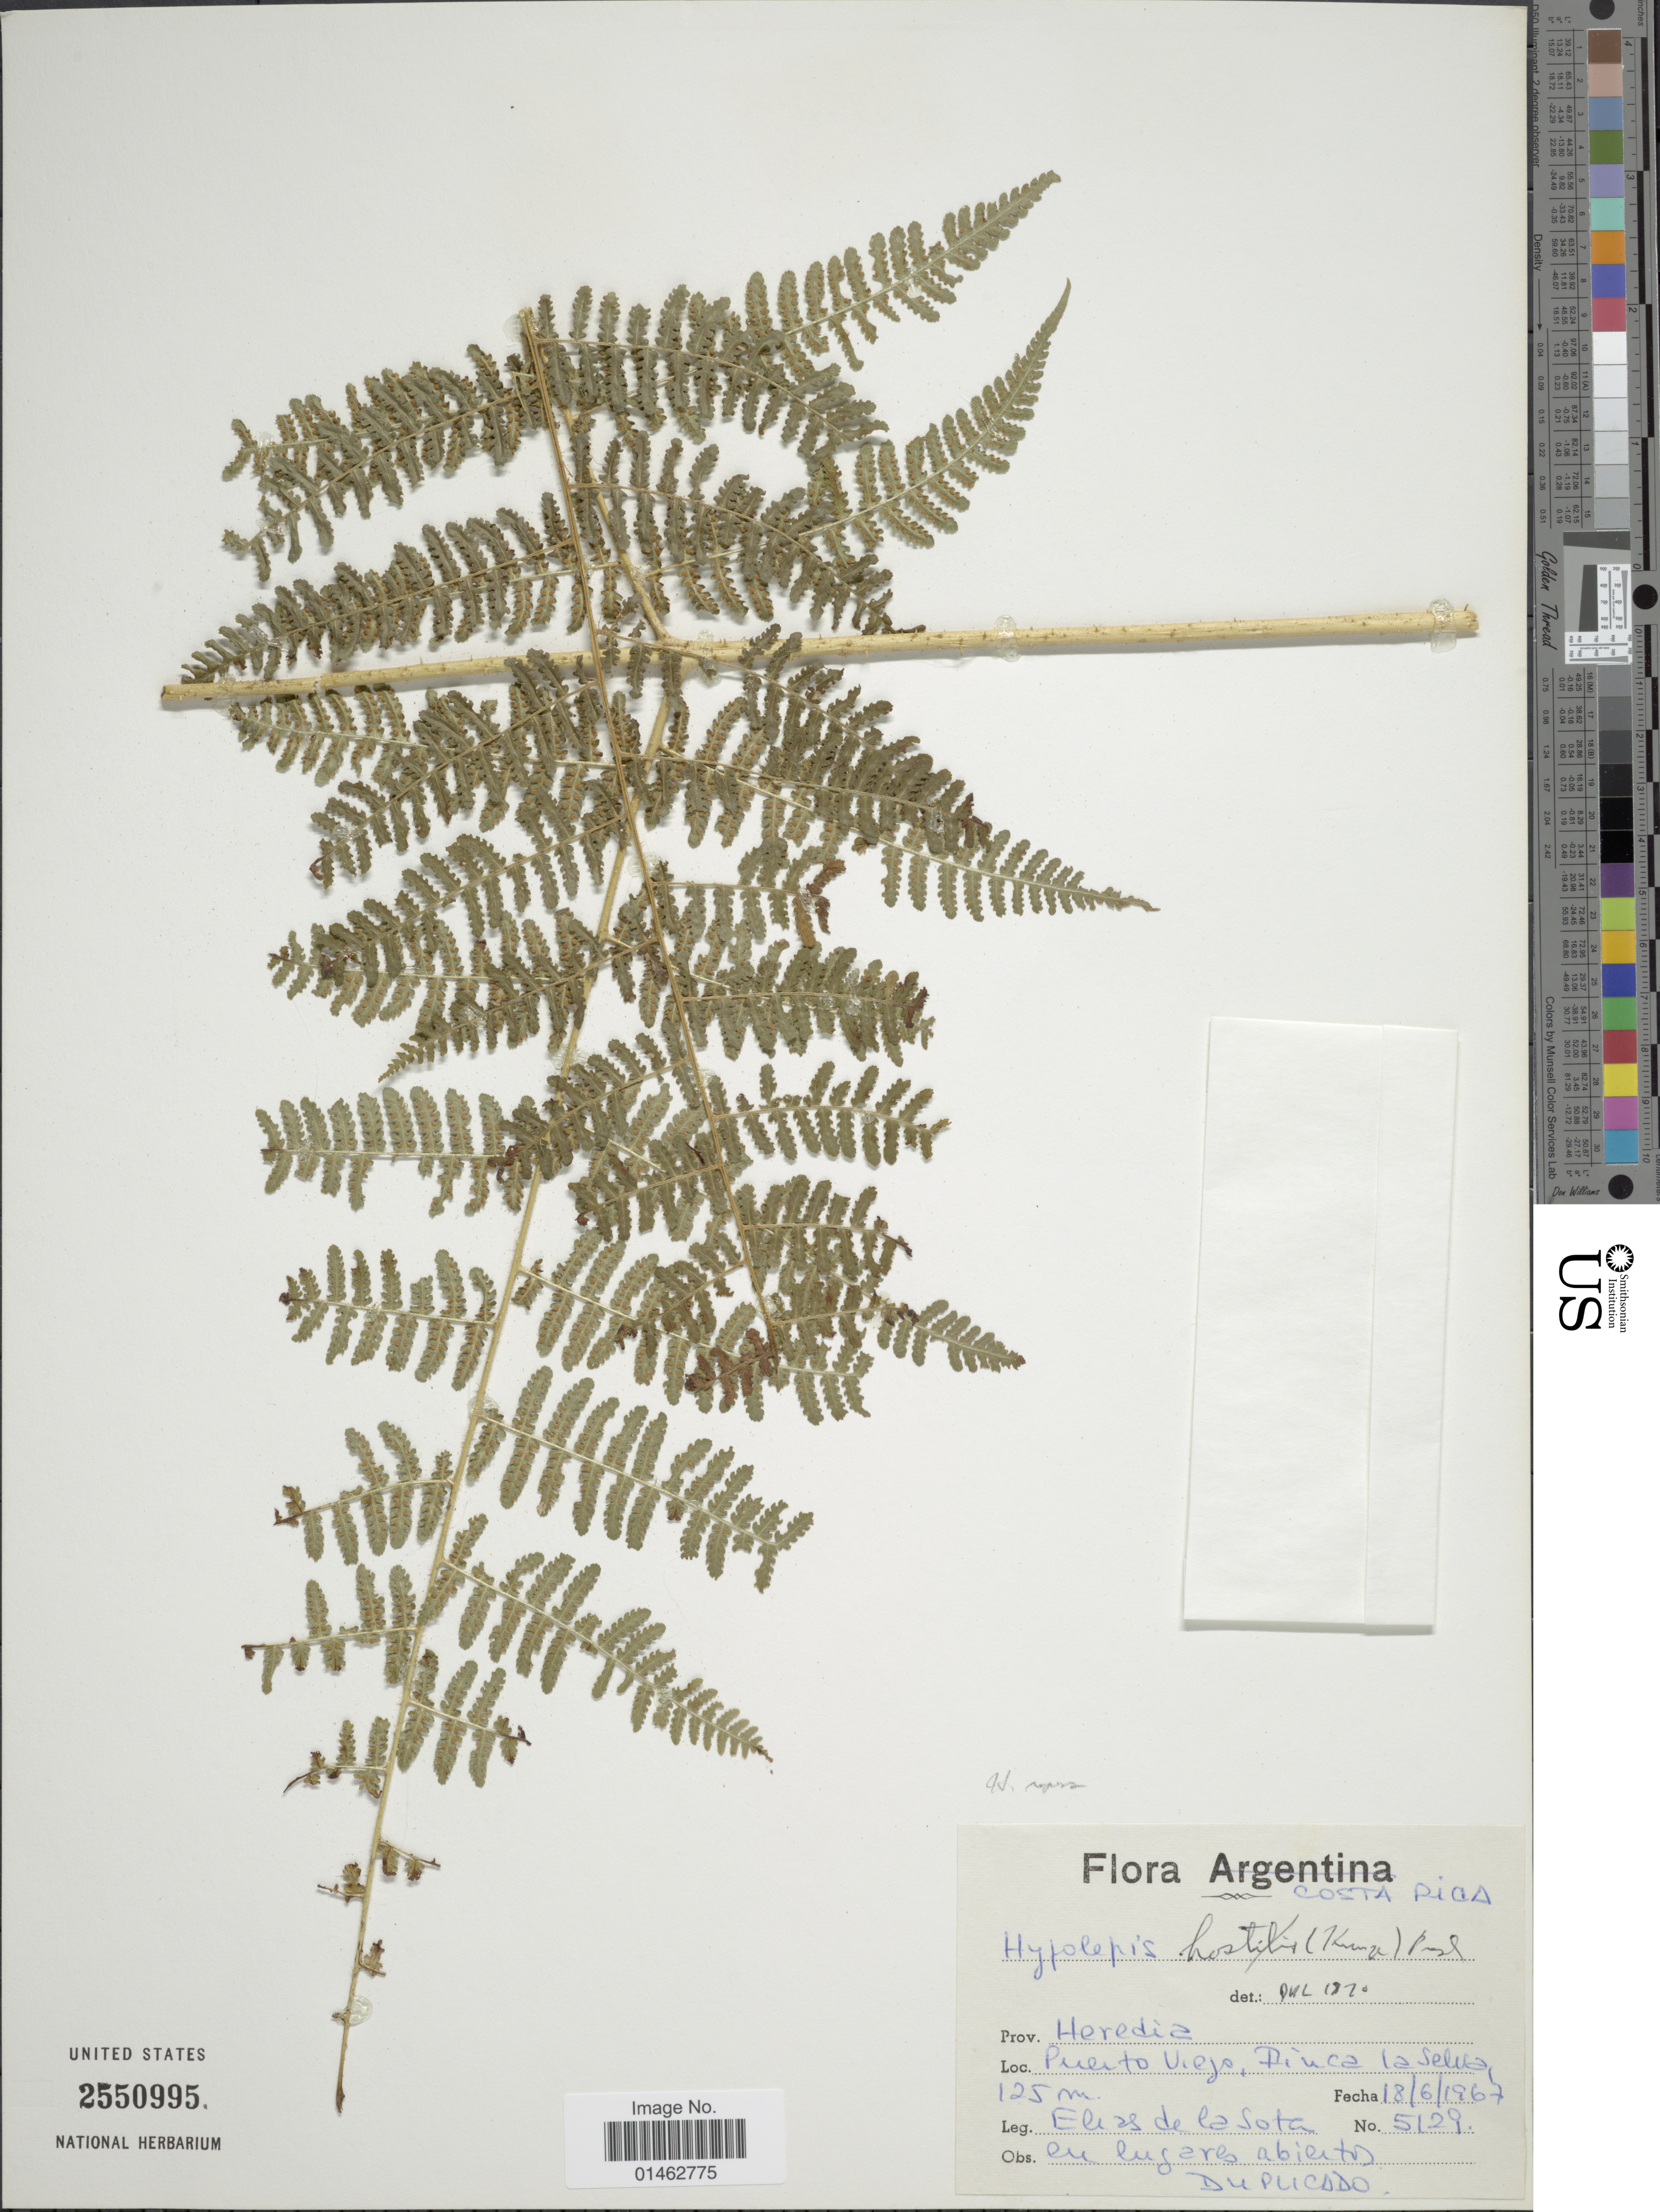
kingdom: Plantae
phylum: Tracheophyta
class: Polypodiopsida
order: Polypodiales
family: Dennstaedtiaceae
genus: Hypolepis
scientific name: Hypolepis repens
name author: (L.) C. Presl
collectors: E. R. de la Sota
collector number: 5129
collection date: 1967-06-18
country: Costa Rica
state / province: Heredia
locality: Puerto Viejo, Finca la Selva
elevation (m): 125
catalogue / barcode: US 2550995